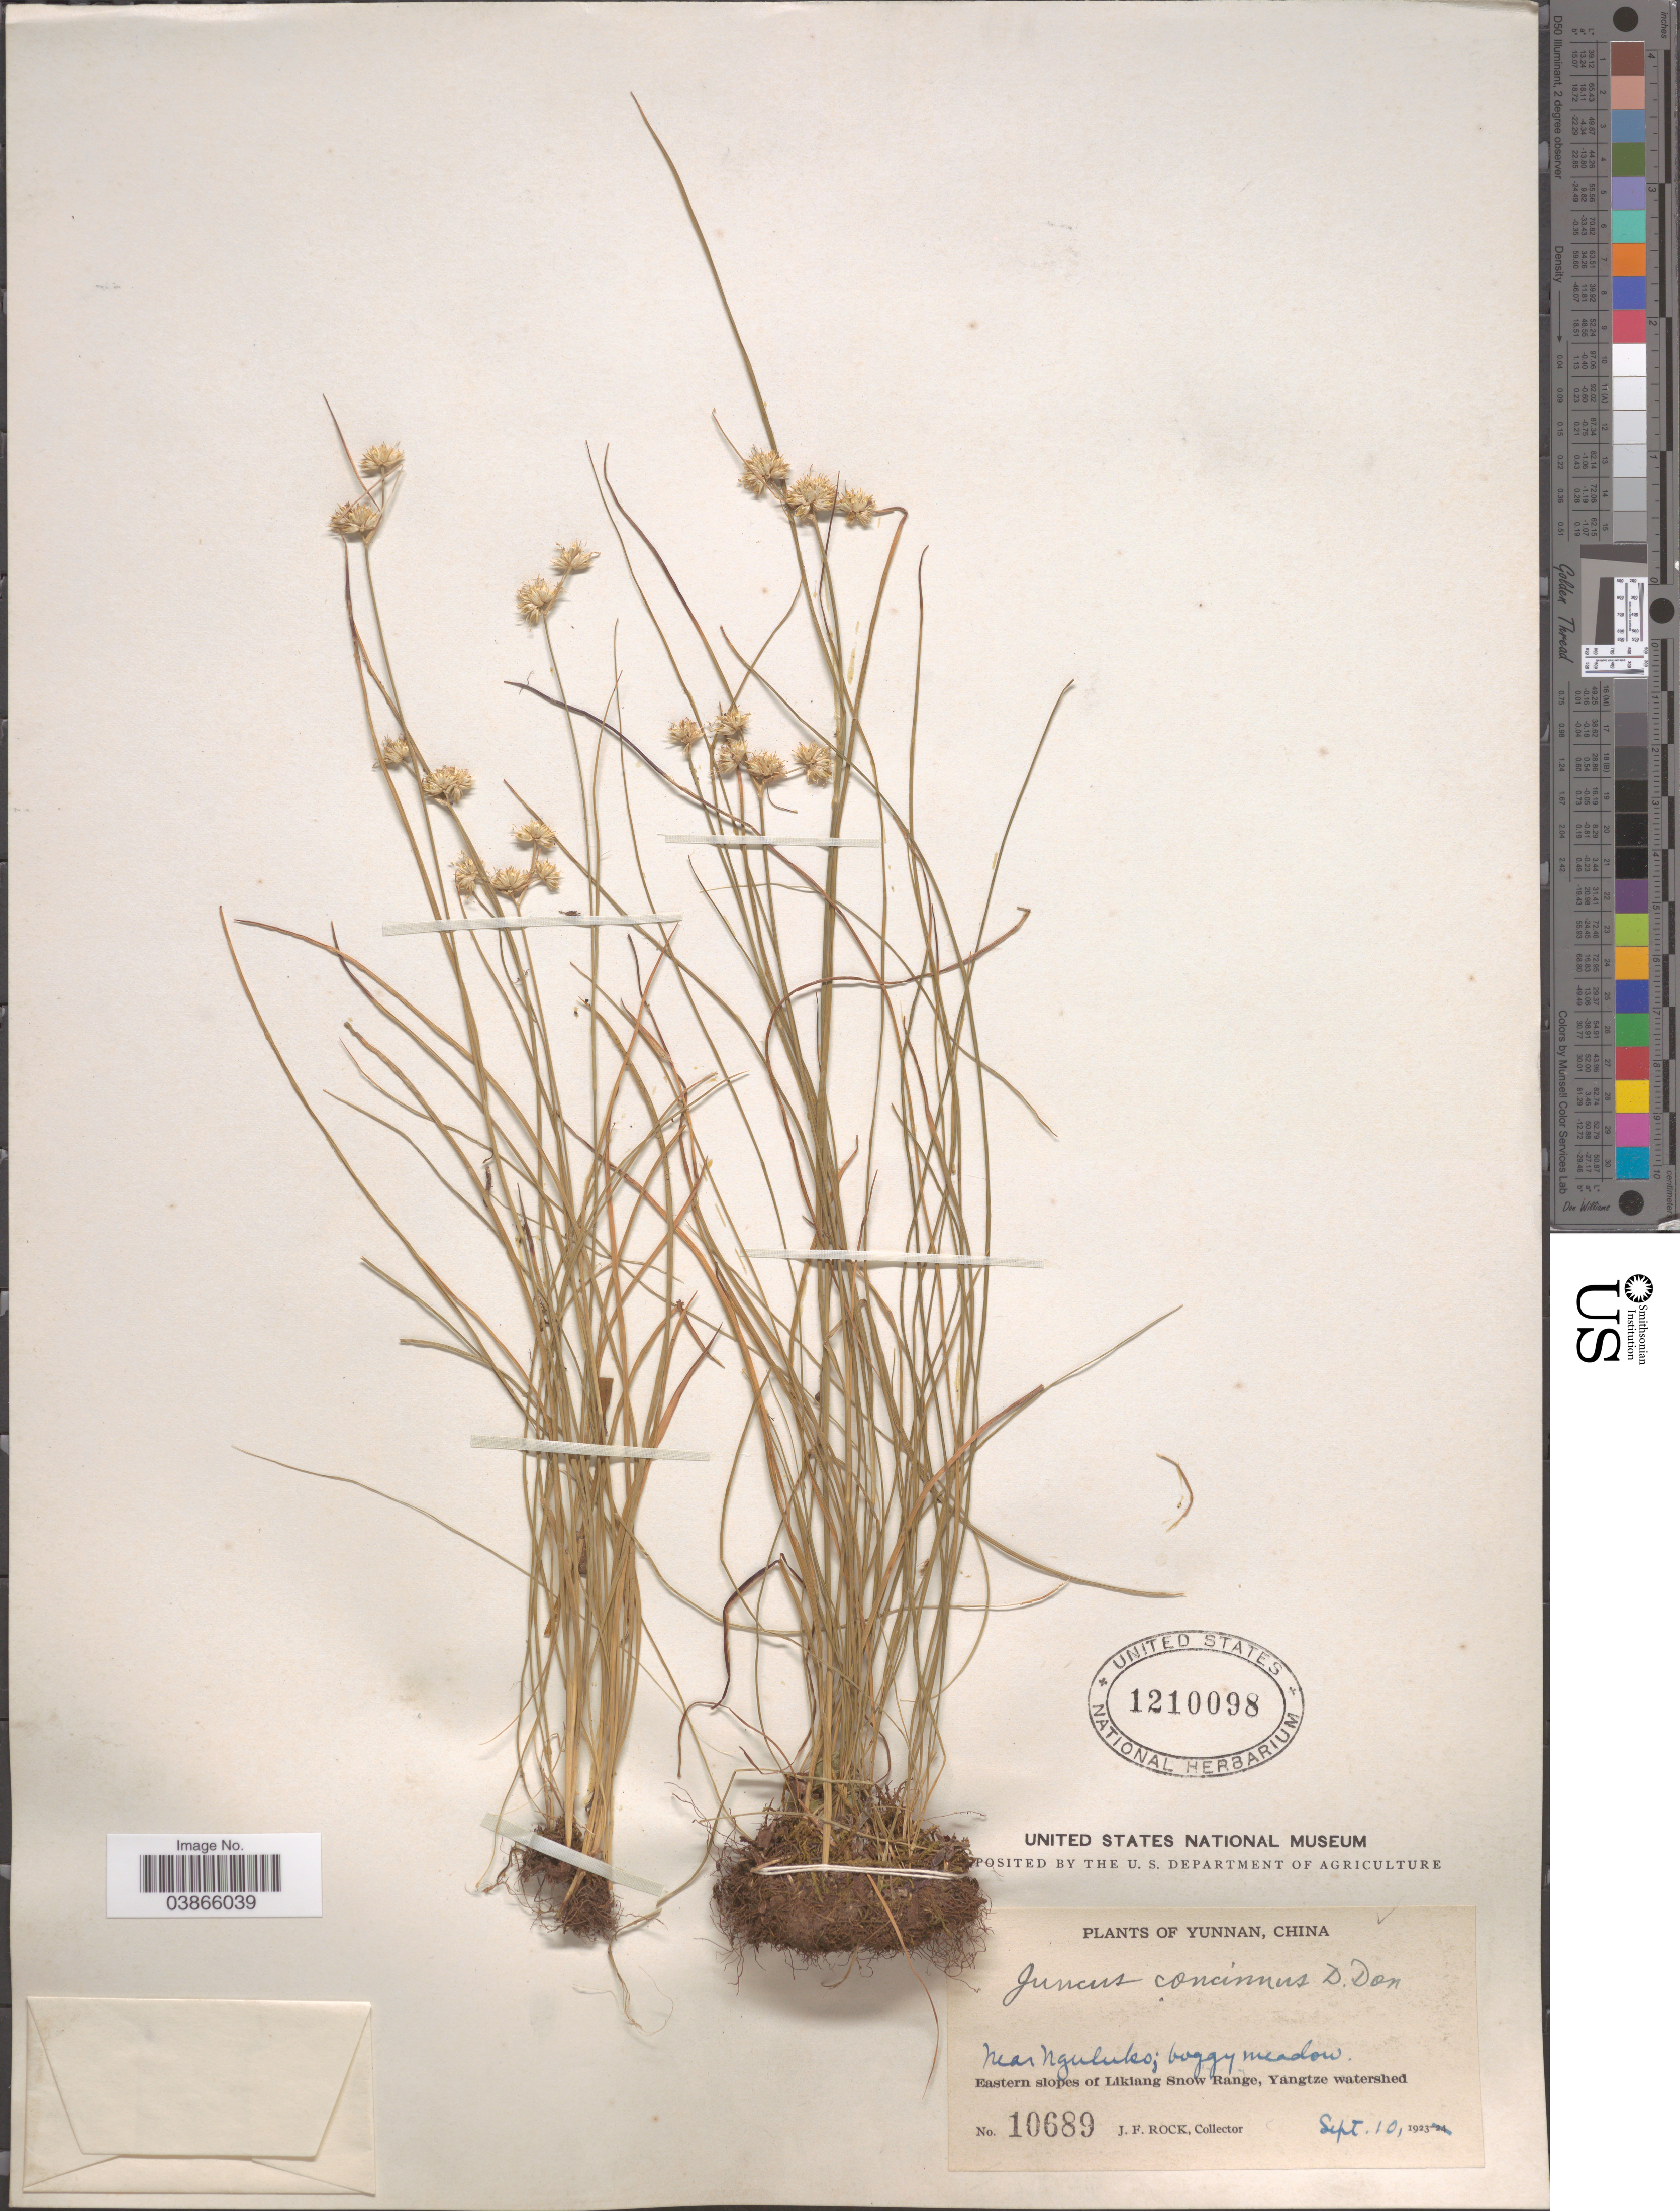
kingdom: Plantae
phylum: Tracheophyta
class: Liliopsida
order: Poales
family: Juncaceae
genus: Juncus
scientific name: Juncus concinnus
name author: D. Don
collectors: J. Rock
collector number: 10689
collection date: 1923-09-10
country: China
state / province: Yunnan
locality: Near Nguluko; boggy meadow. Eastern slopes of Likiang Snow Range, Yangtze watershed.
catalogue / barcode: US 1210098